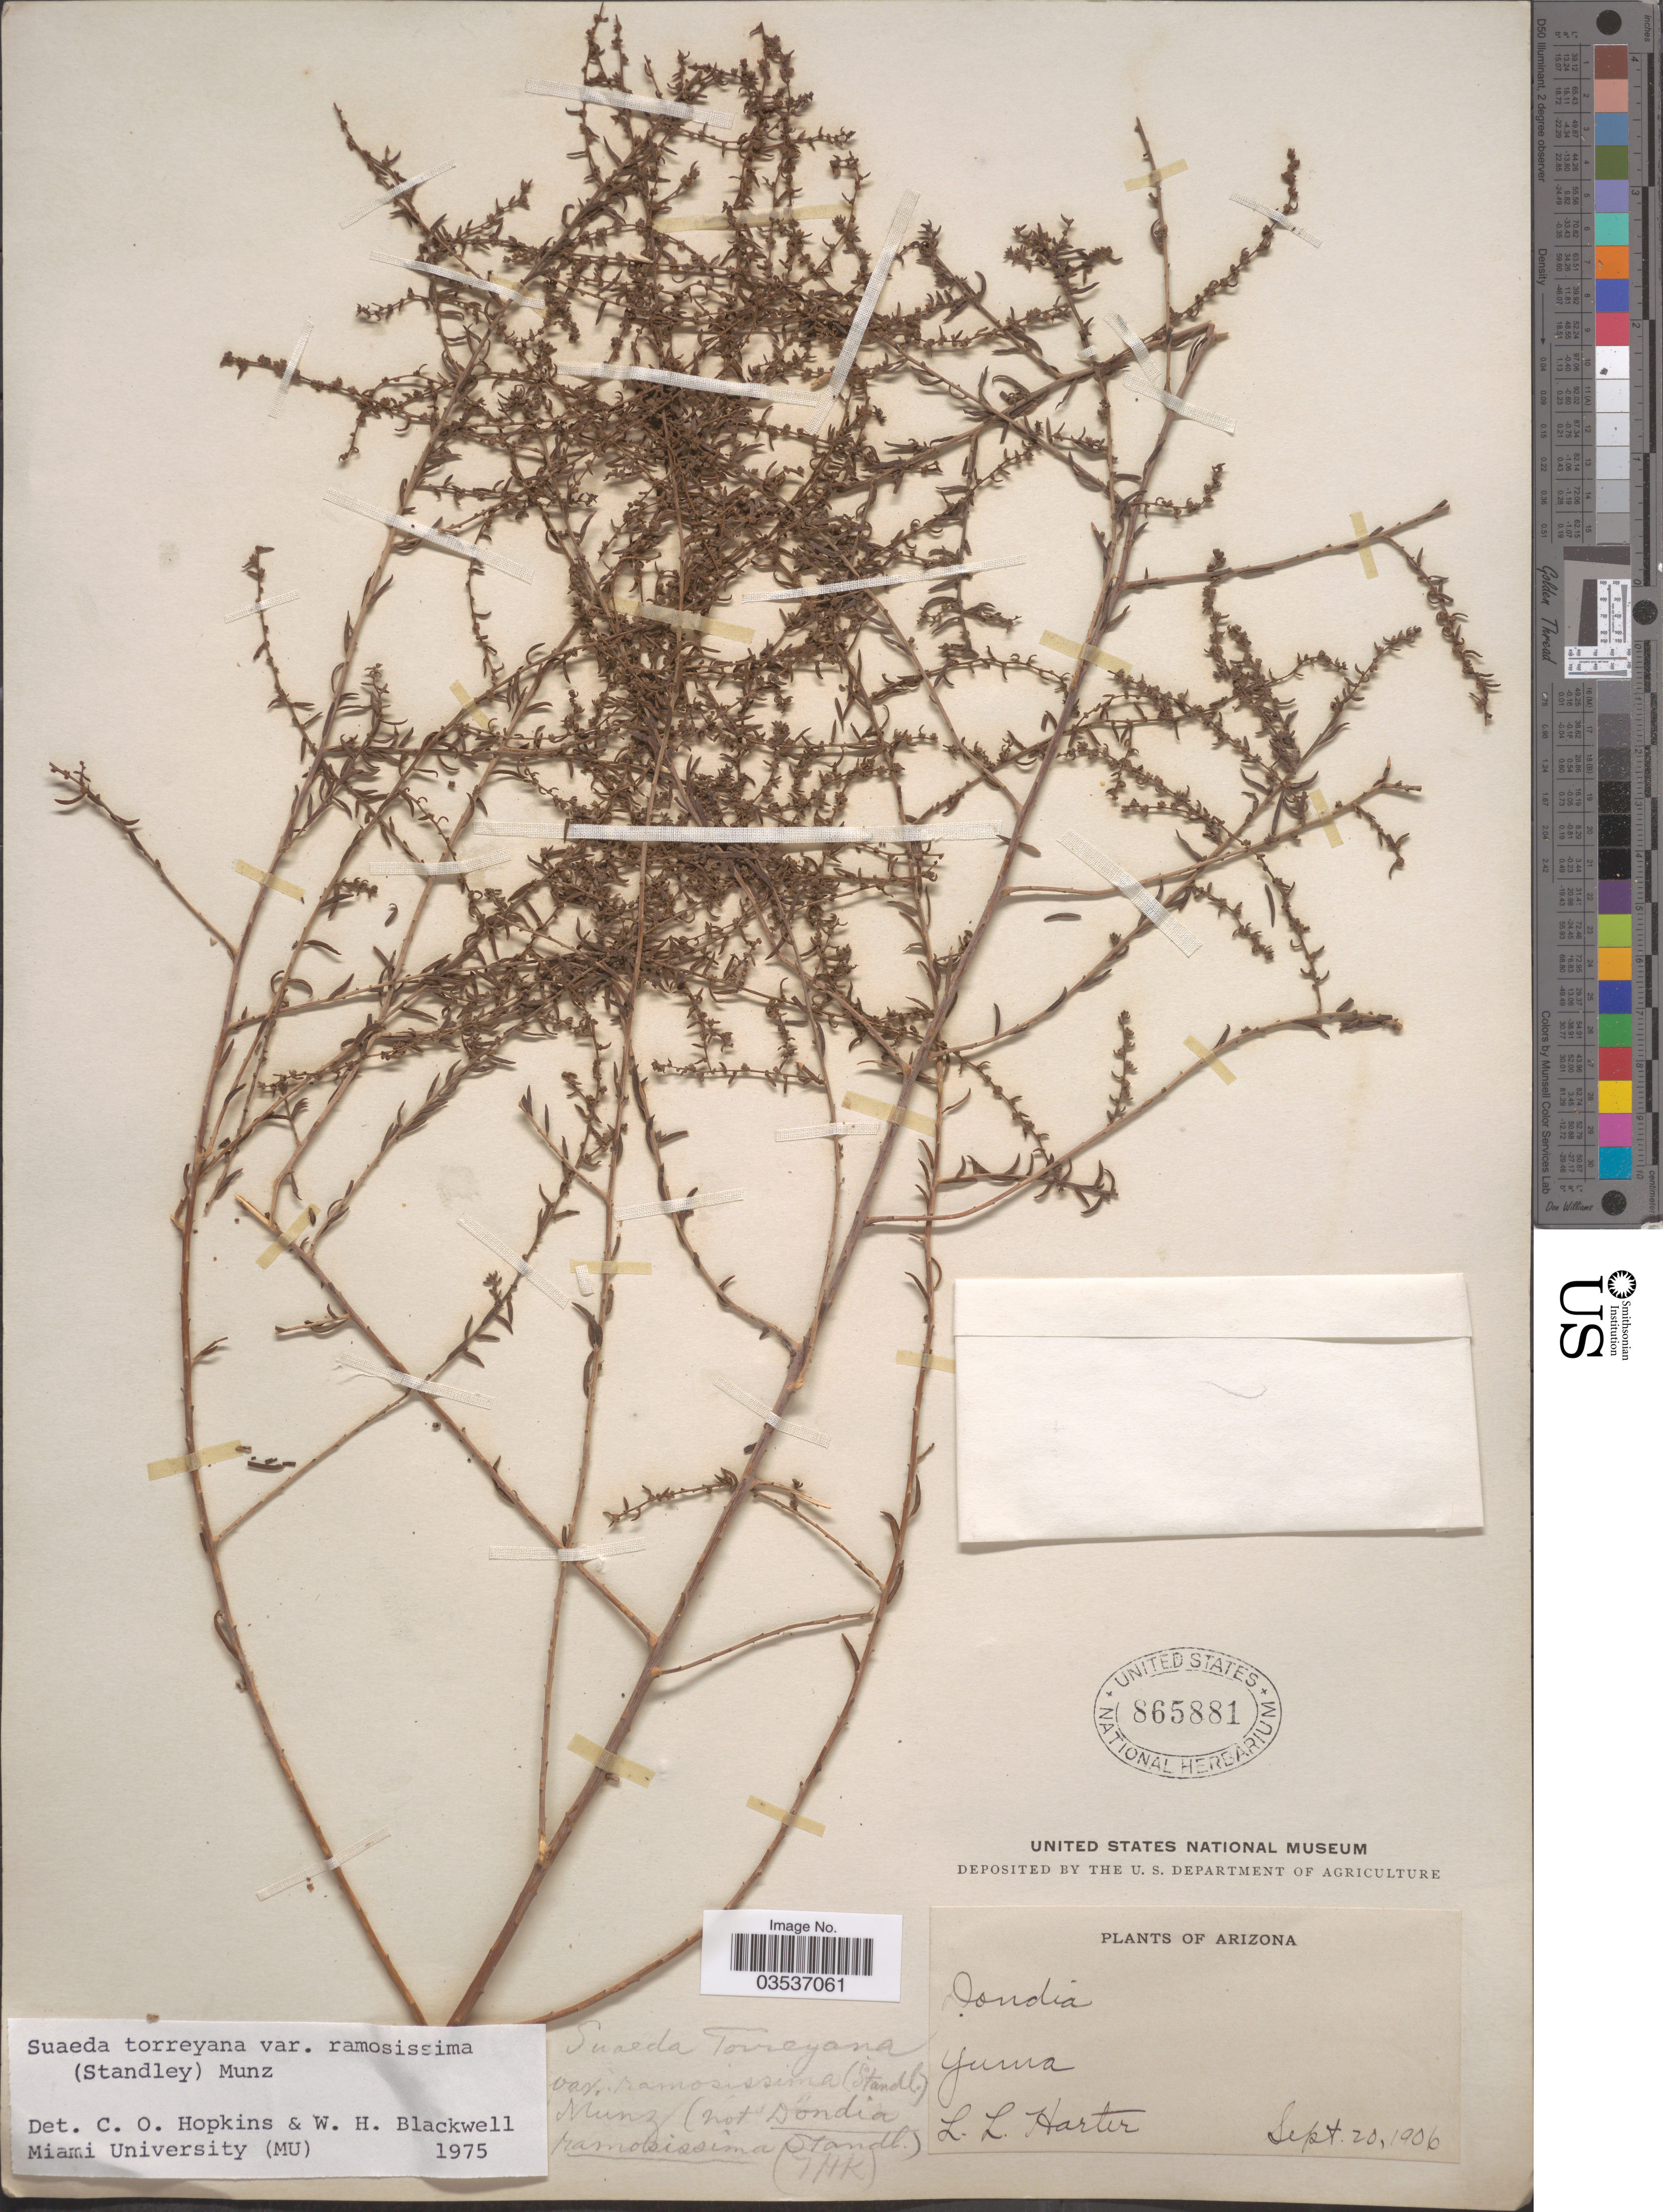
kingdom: Plantae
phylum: Tracheophyta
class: Magnoliopsida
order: Caryophyllales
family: Amaranthaceae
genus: Suaeda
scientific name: Suaeda torreyana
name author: S. Watson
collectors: L. Harter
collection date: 1906-09-20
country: United States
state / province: Arizona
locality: Yuma.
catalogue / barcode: US 865881